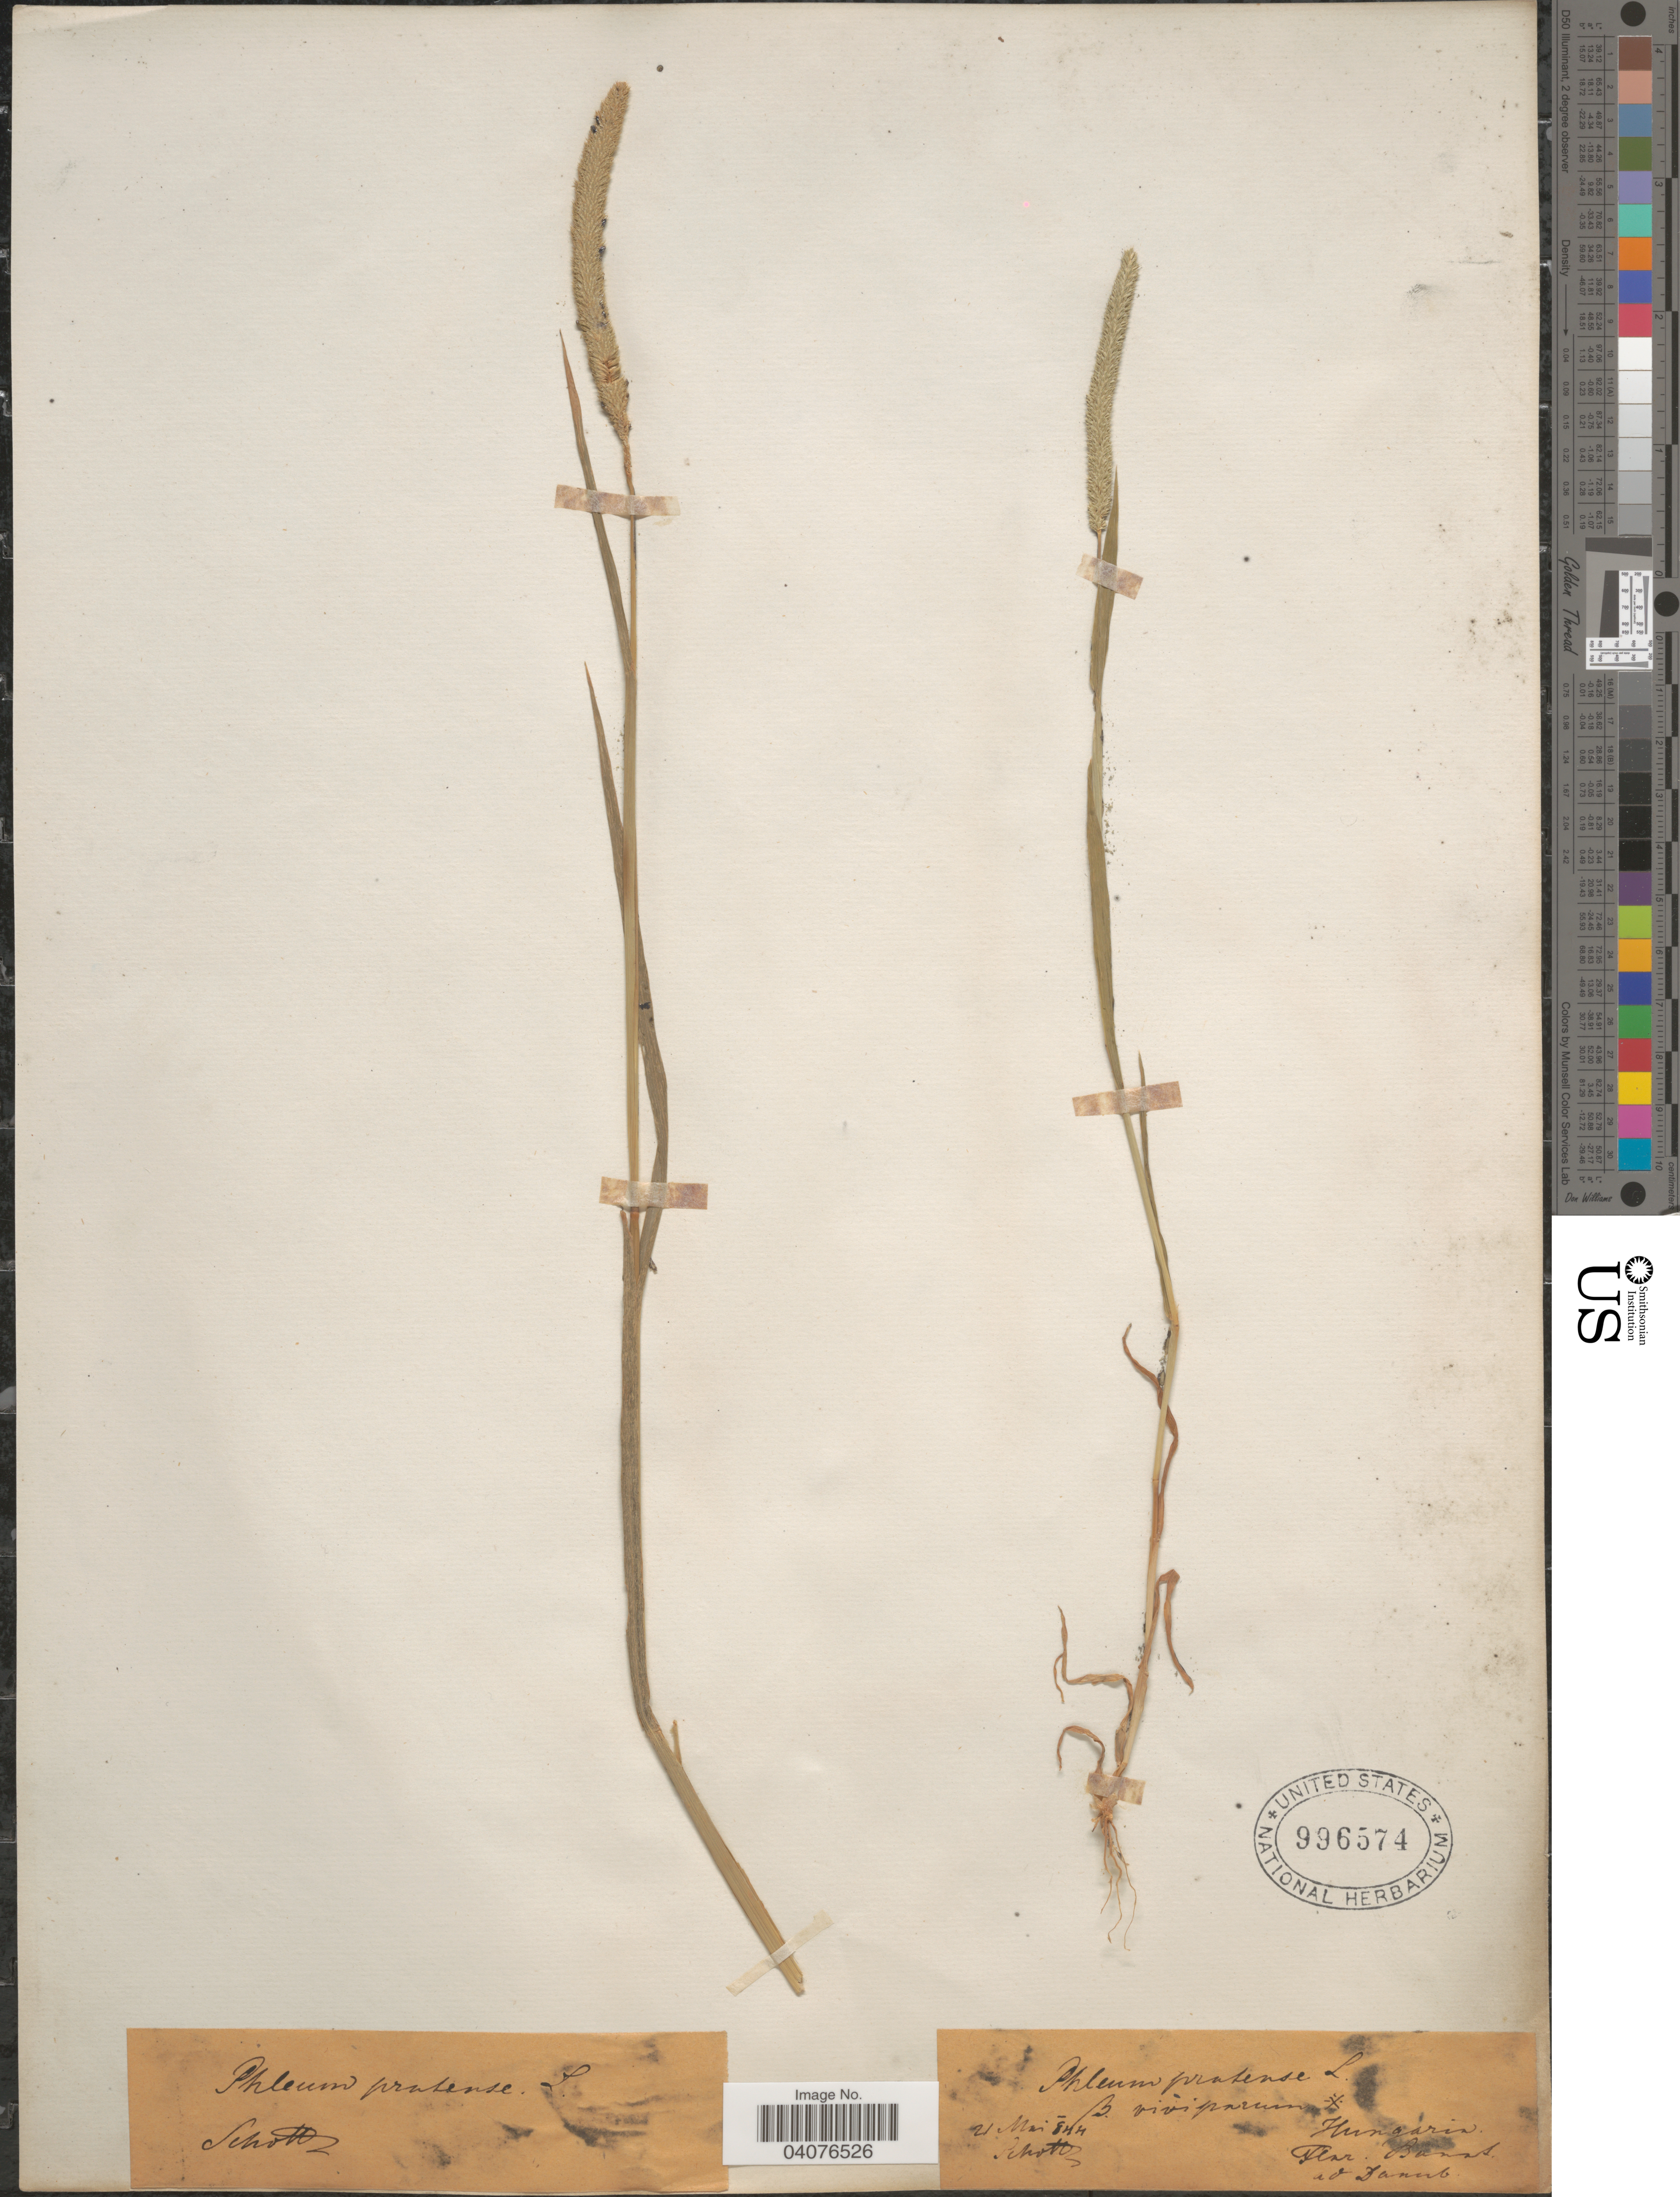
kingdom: Plantae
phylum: Tracheophyta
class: Liliopsida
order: Poales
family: Poaceae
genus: Phleum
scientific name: Phleum pratense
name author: L.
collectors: -. Schottz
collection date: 1844-05-21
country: Hungary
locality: Flor. Banat ad Danub.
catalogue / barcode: US 996574